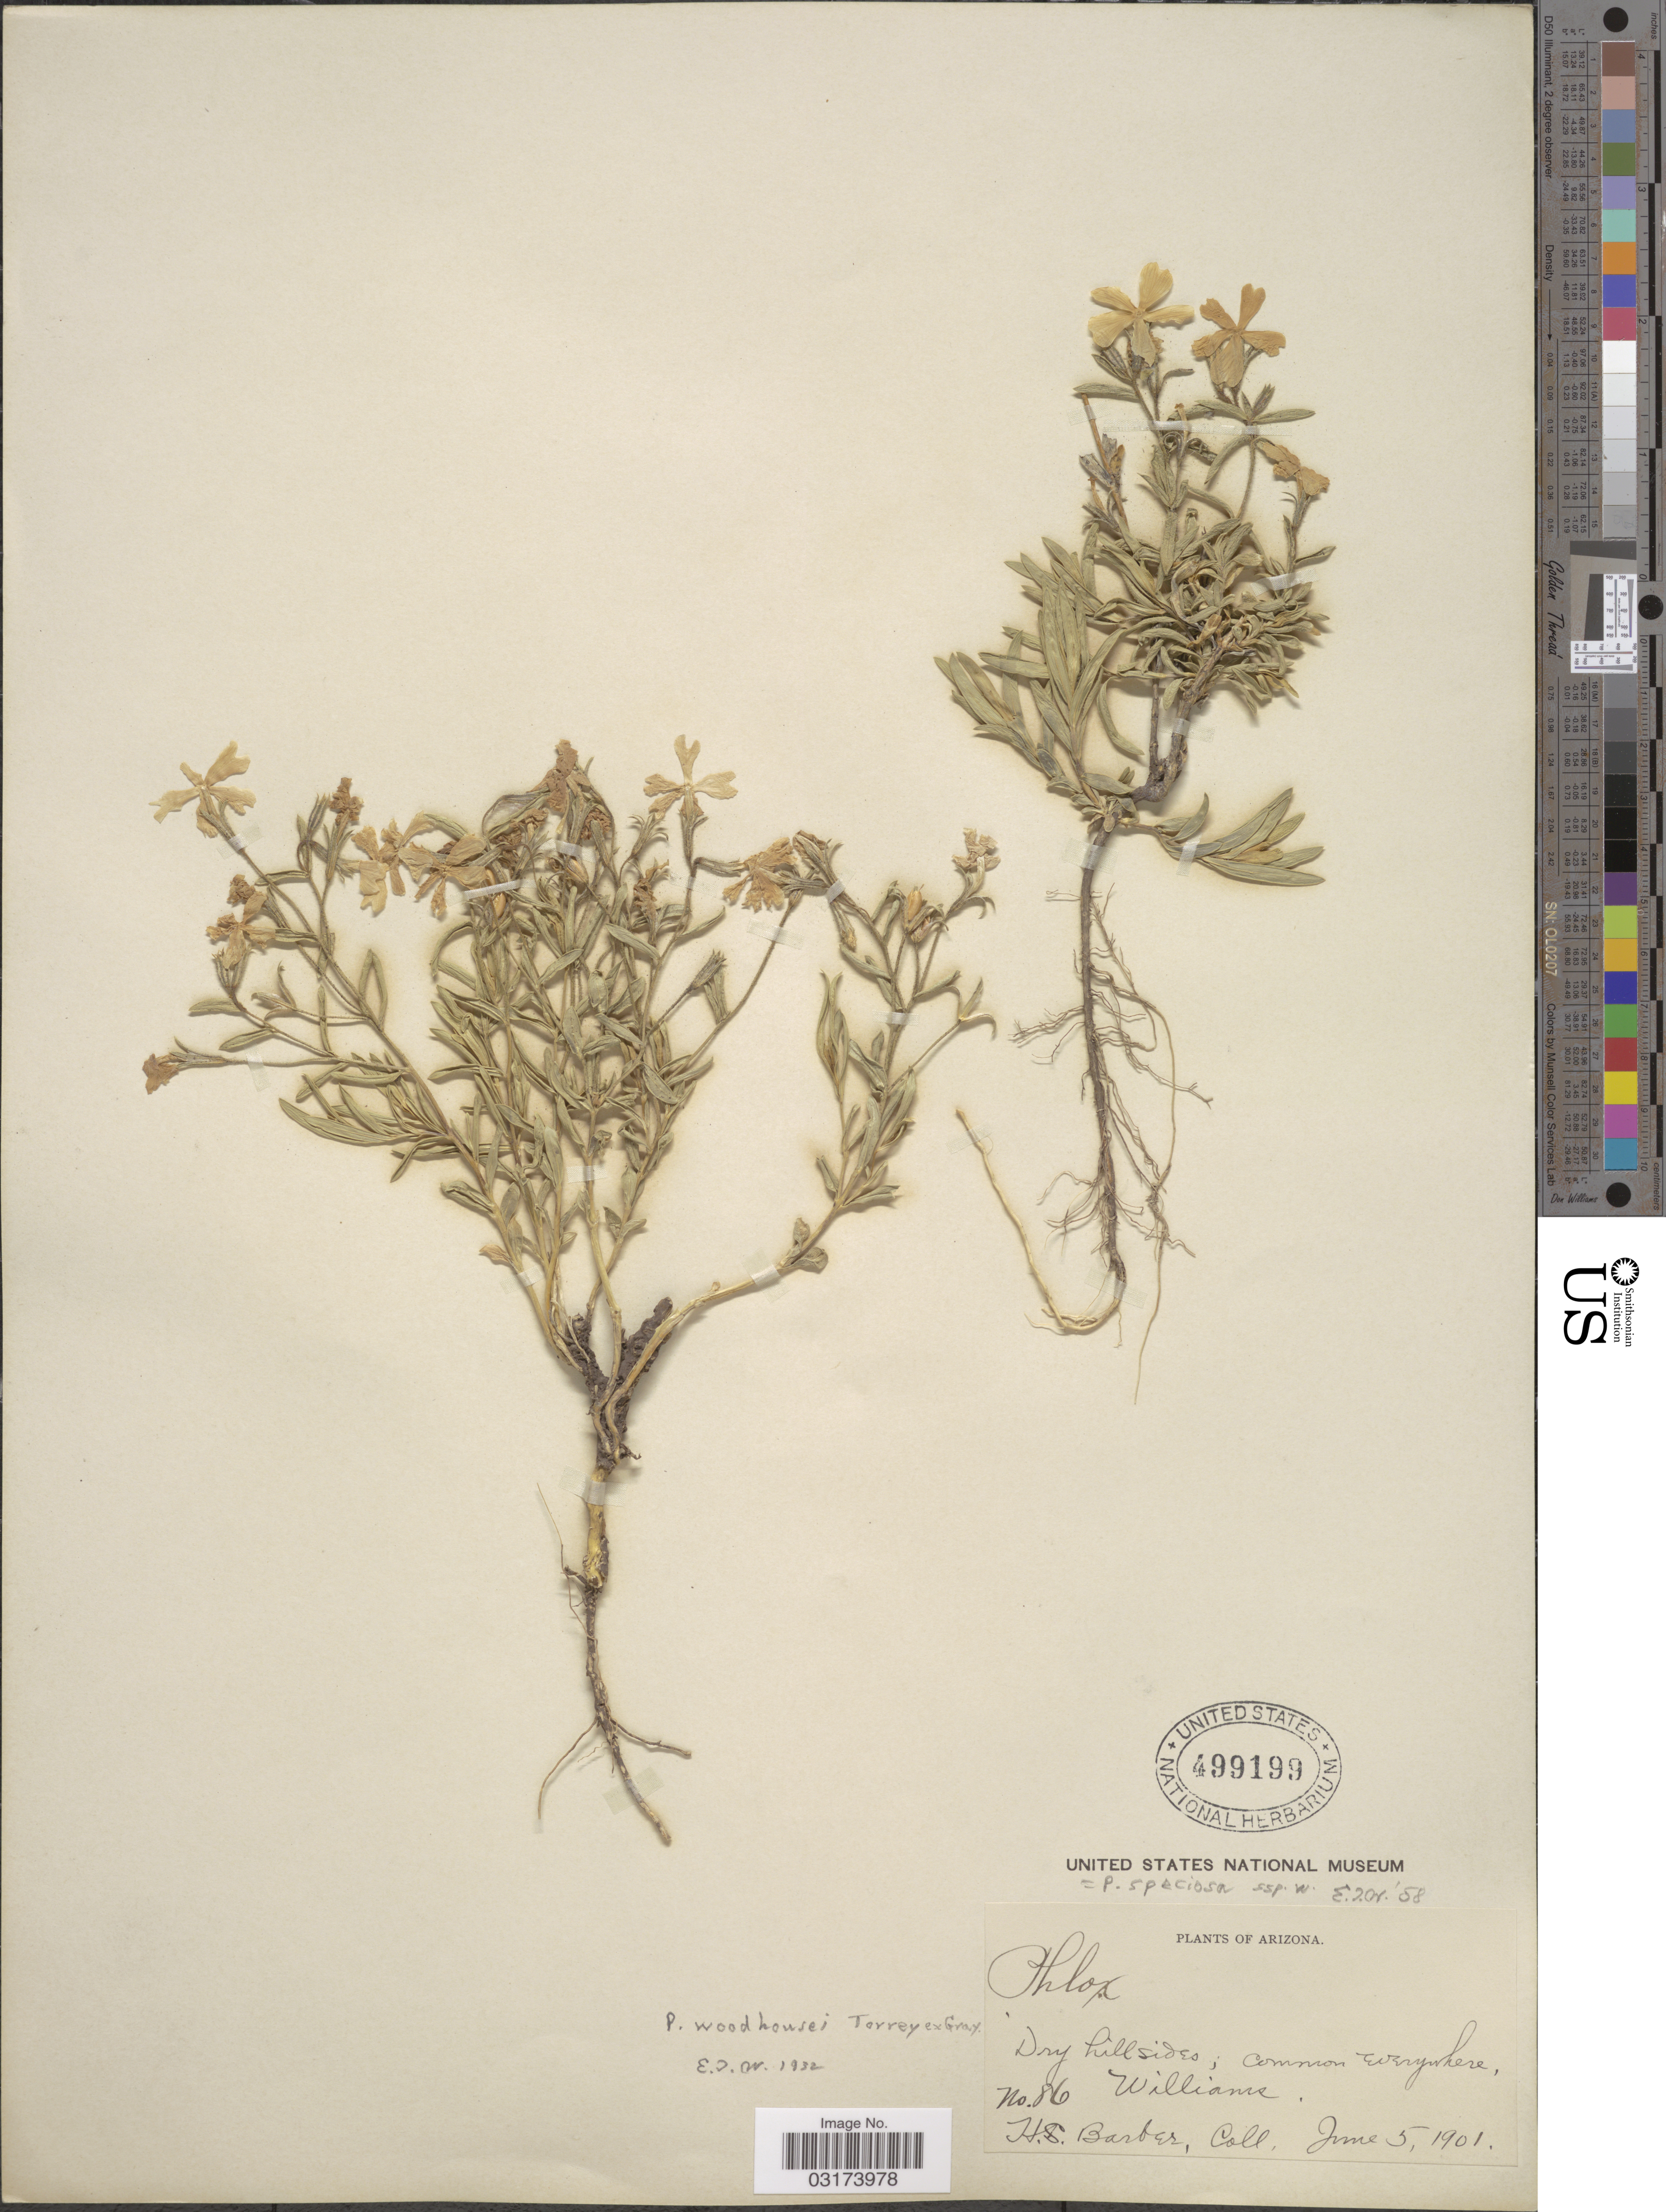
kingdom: Plantae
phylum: Tracheophyta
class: Magnoliopsida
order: Ericales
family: Polemoniaceae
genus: Phlox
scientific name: Phlox woodhousei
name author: (A. Gray) E.E. Nelson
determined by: Mayfield, M. H.; Ferguson, C. J.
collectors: H. Barber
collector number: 86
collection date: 1901-06-05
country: United States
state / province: Arizona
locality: Dry hillsides; common everywhere, Williams.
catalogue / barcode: US 499199